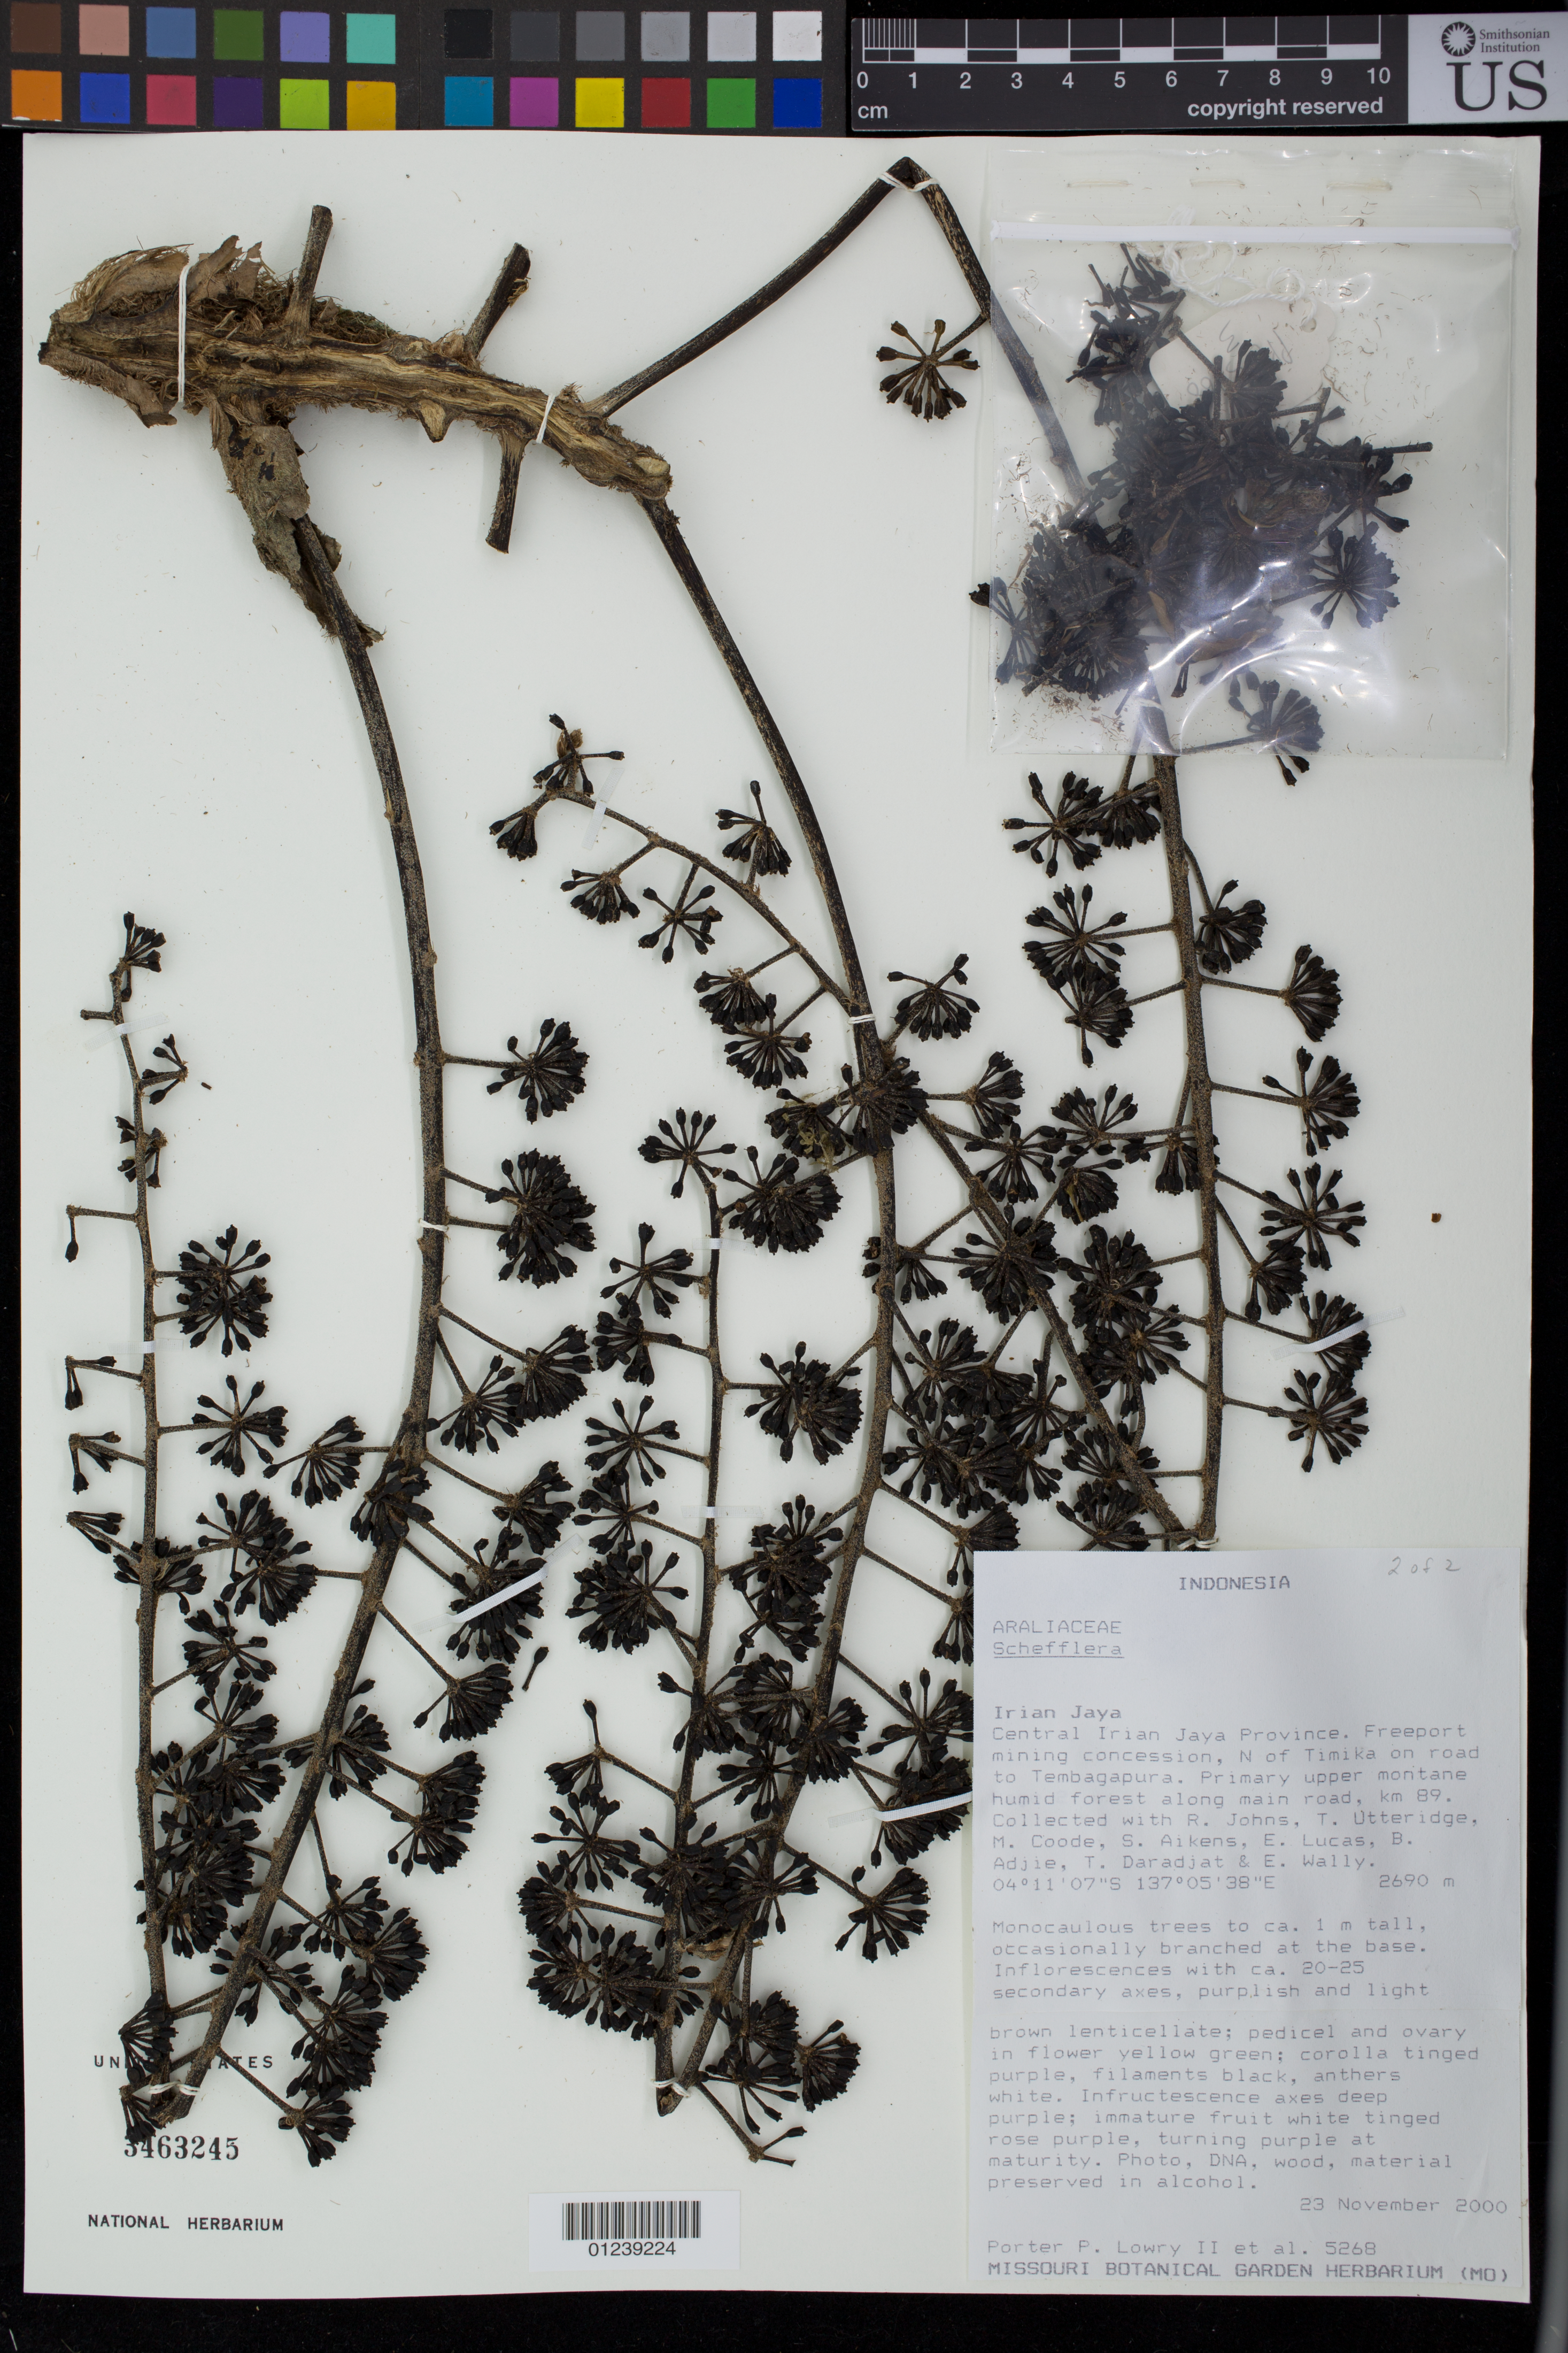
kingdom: Plantae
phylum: Tracheophyta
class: Magnoliopsida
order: Apiales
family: Araliaceae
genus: Schefflera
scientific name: Schefflera sp.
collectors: P. P. Lowry, R. Johns, T. M. A. Utteridge & M. Coode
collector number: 5268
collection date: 2000-11-23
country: Indonesia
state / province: Papua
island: New Guinea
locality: Irian Jaya: Central Irian Jaya Province. Freeport mining concession, N of Timika on road to Tembagapura. Along main road, km 89.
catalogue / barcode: US 3463245